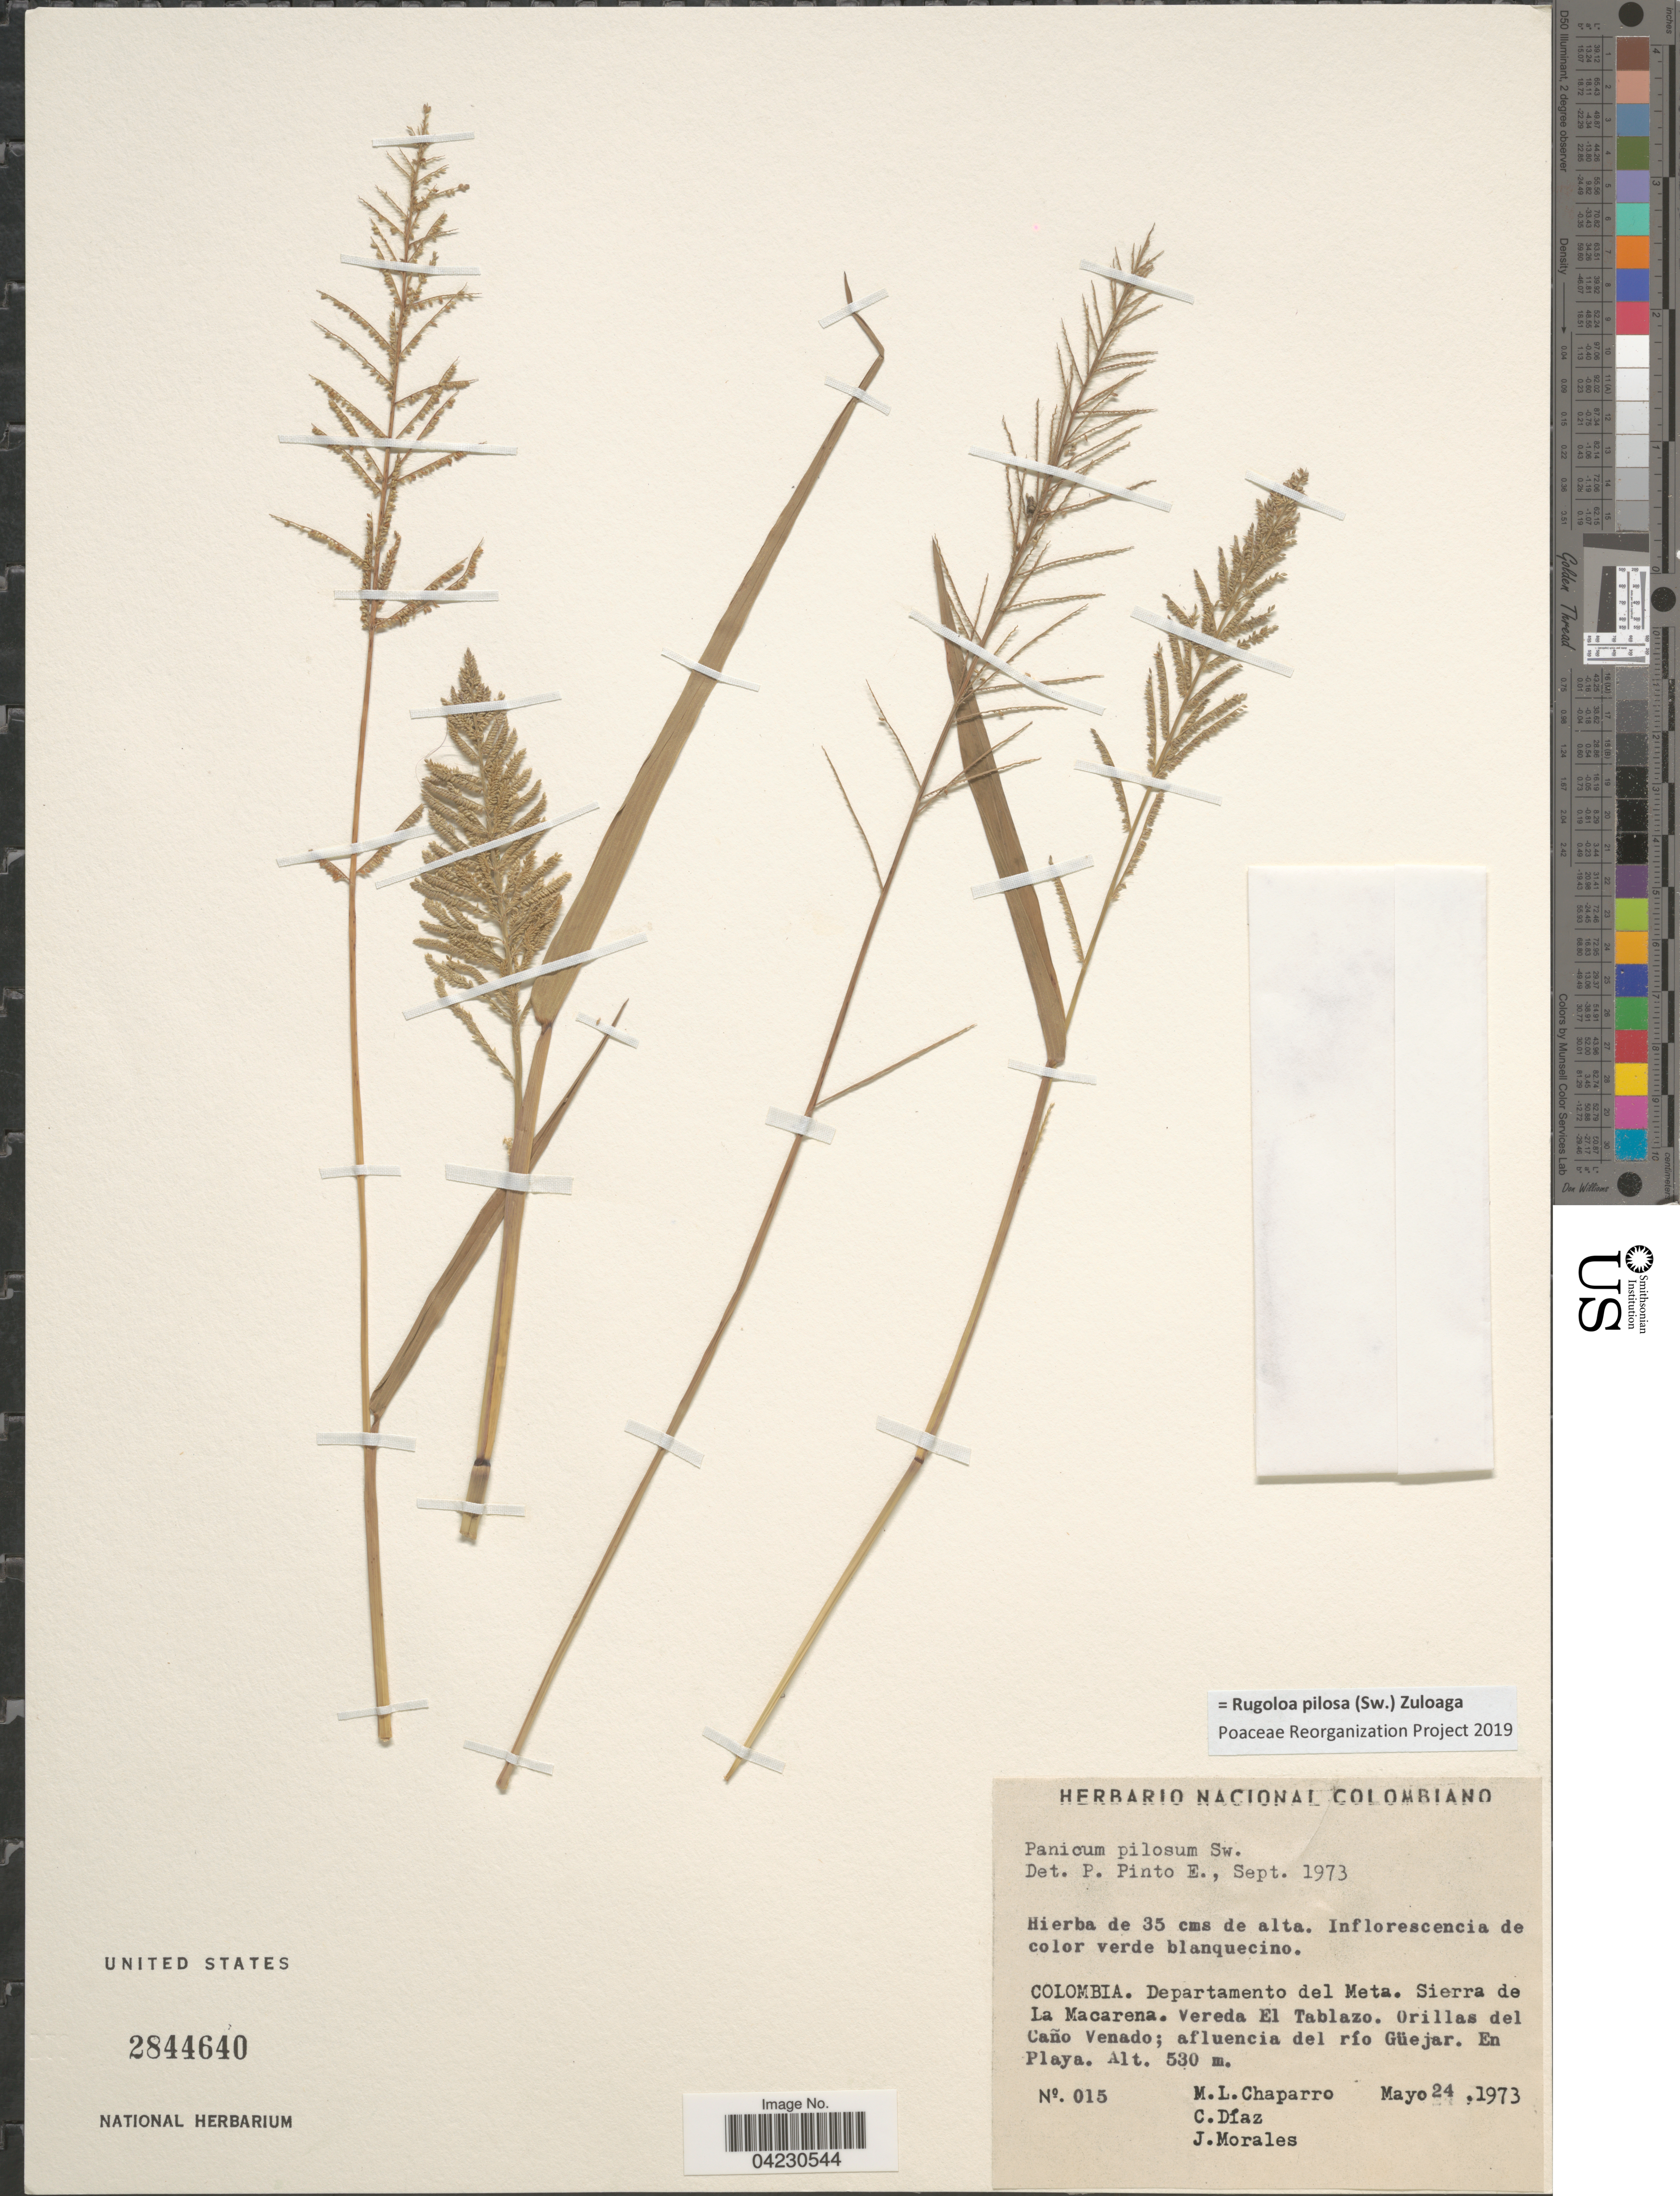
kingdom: Plantae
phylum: Tracheophyta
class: Liliopsida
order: Poales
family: Poaceae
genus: Rugoloa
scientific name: Rugoloa pilosa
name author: (Sw.) Zuloaga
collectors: M. Chaparro, C. Díaz & J. Morales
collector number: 015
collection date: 1973-05-24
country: Colombia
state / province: Meta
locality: Departamento del Meta. Sierra de La Macarena. Vereda El Tablazo. Orillas del Caño Venado; afluencia del río Güejar. En Playa.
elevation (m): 530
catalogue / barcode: US 2844640